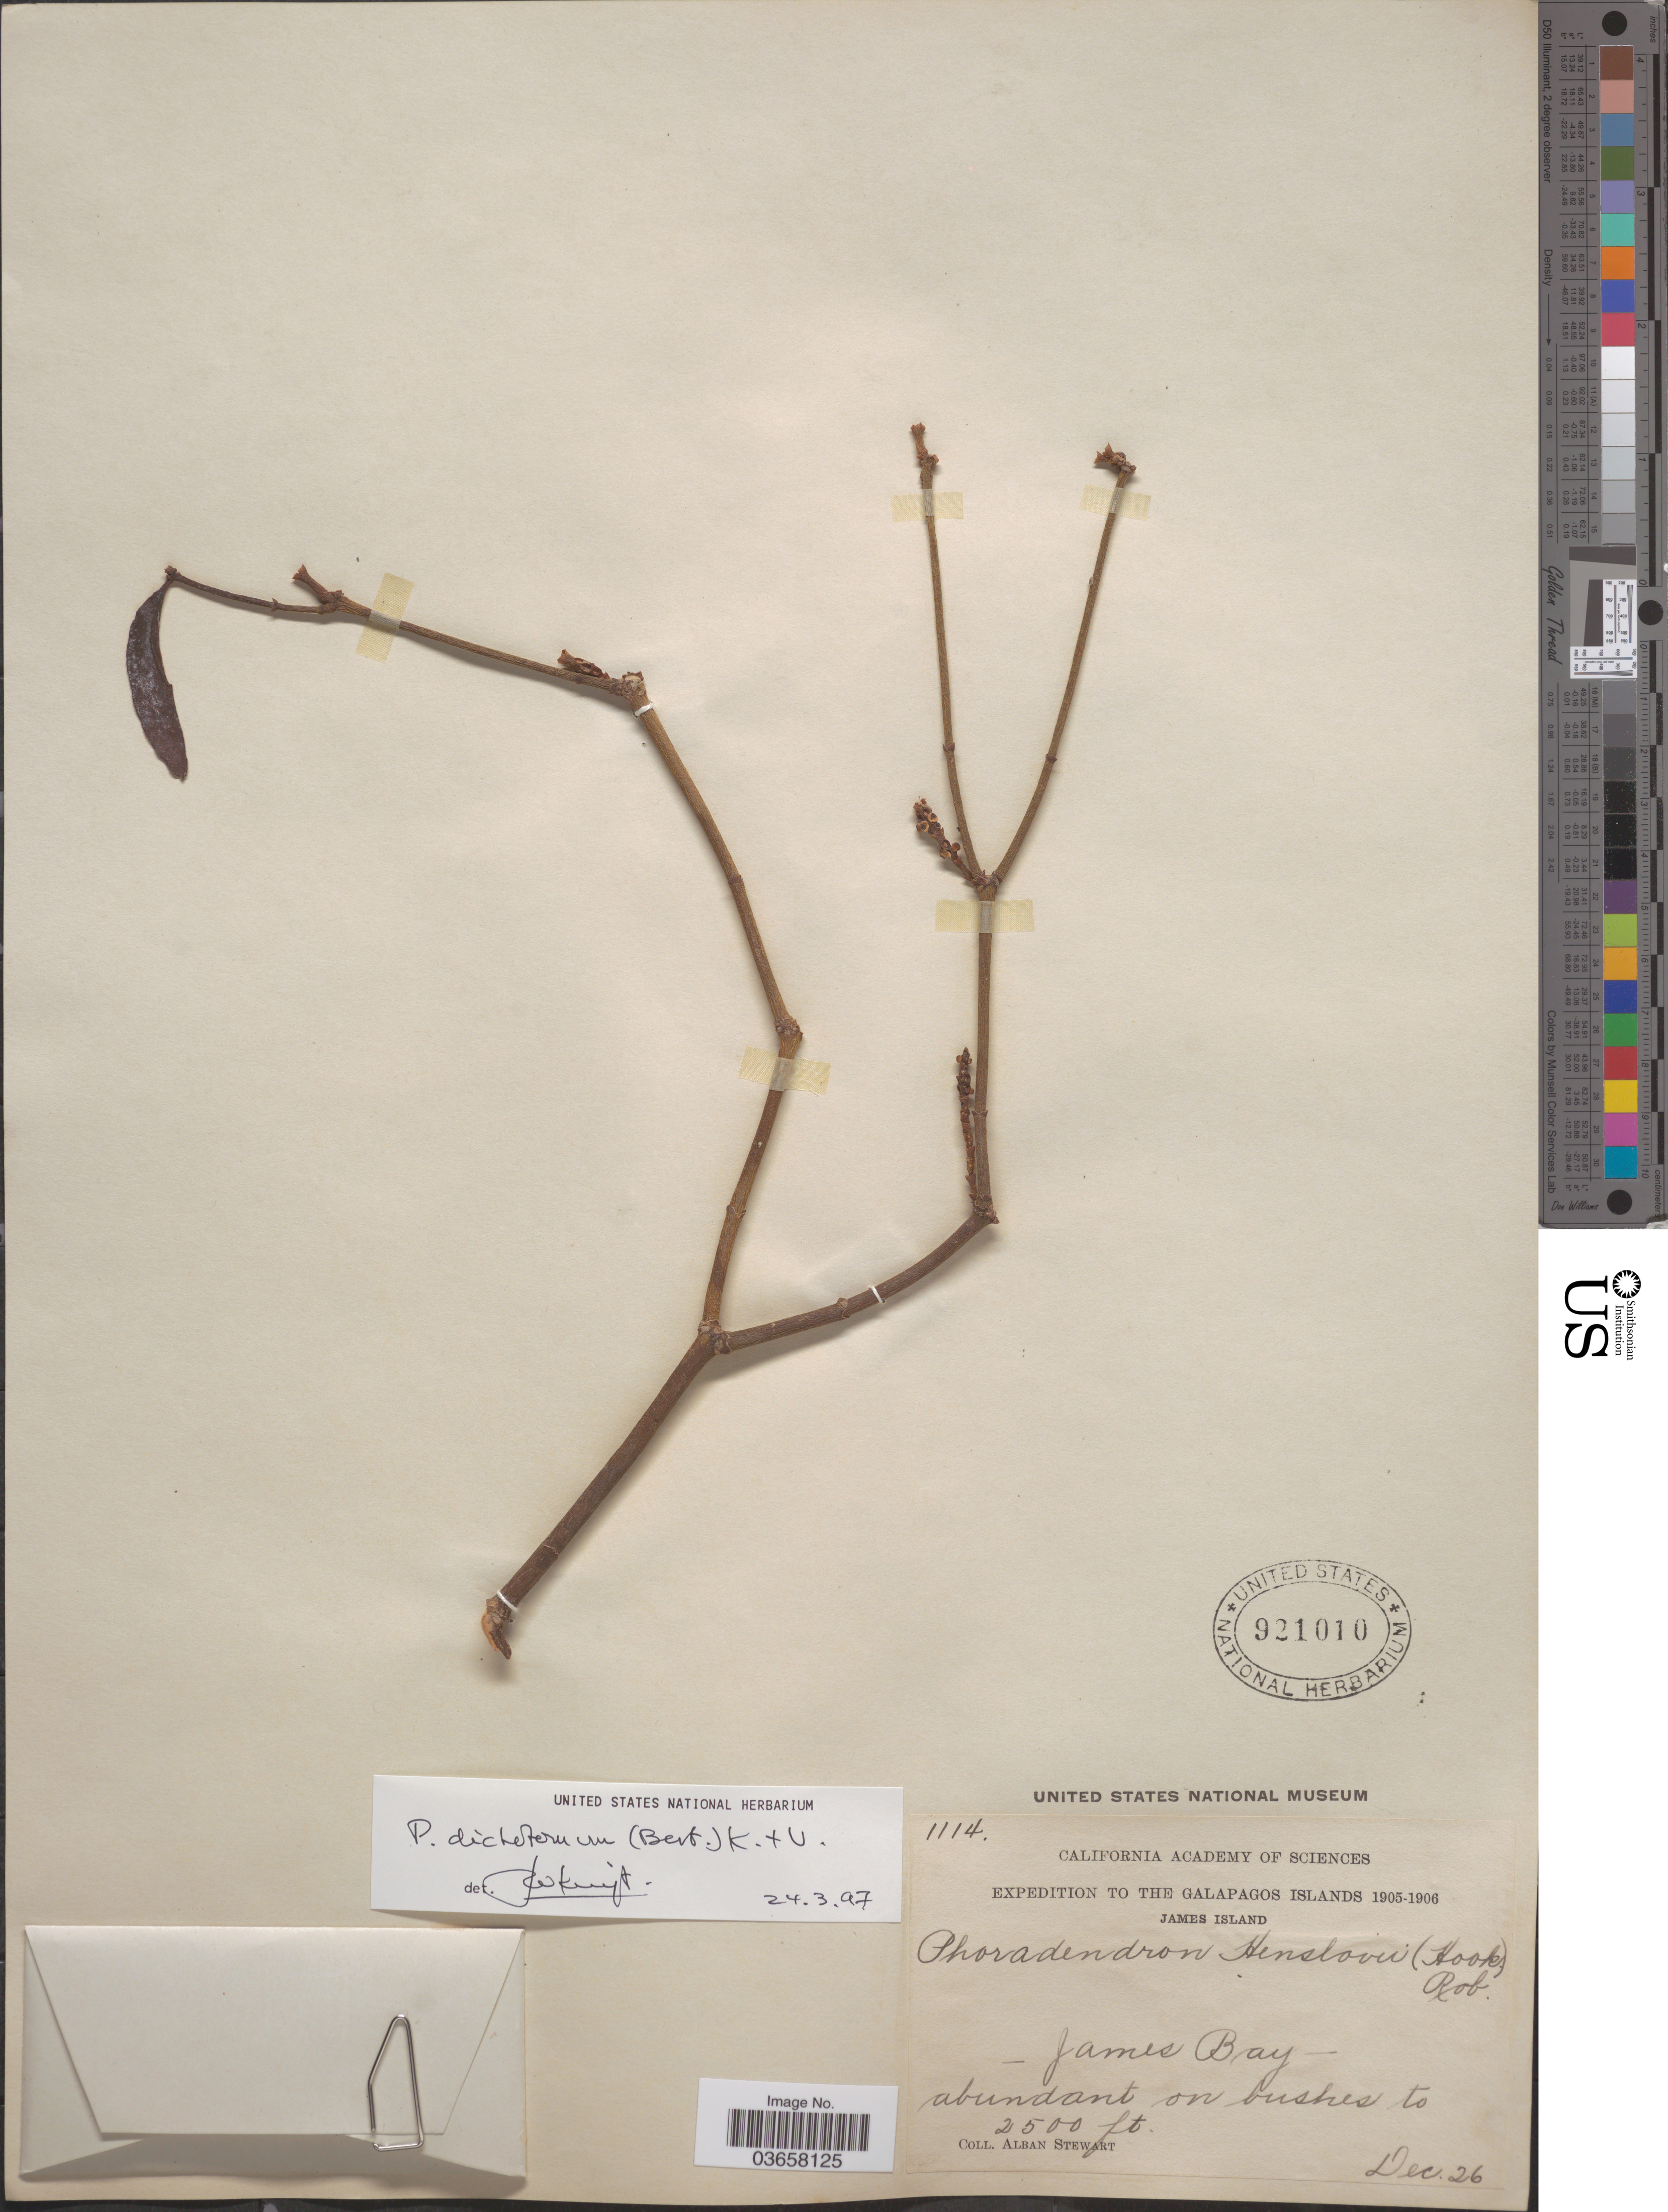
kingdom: Plantae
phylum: Tracheophyta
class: Magnoliopsida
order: Santalales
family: Viscaceae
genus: Phoradendron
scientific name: Phoradendron dichotomum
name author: (D. Don) Ettingsh.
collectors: A. Stewart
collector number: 1114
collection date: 1905-12-26/1906-12-26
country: Ecuador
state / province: Colón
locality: The Galapagos Islands. James Island. James Bay.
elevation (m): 762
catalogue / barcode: US 921010